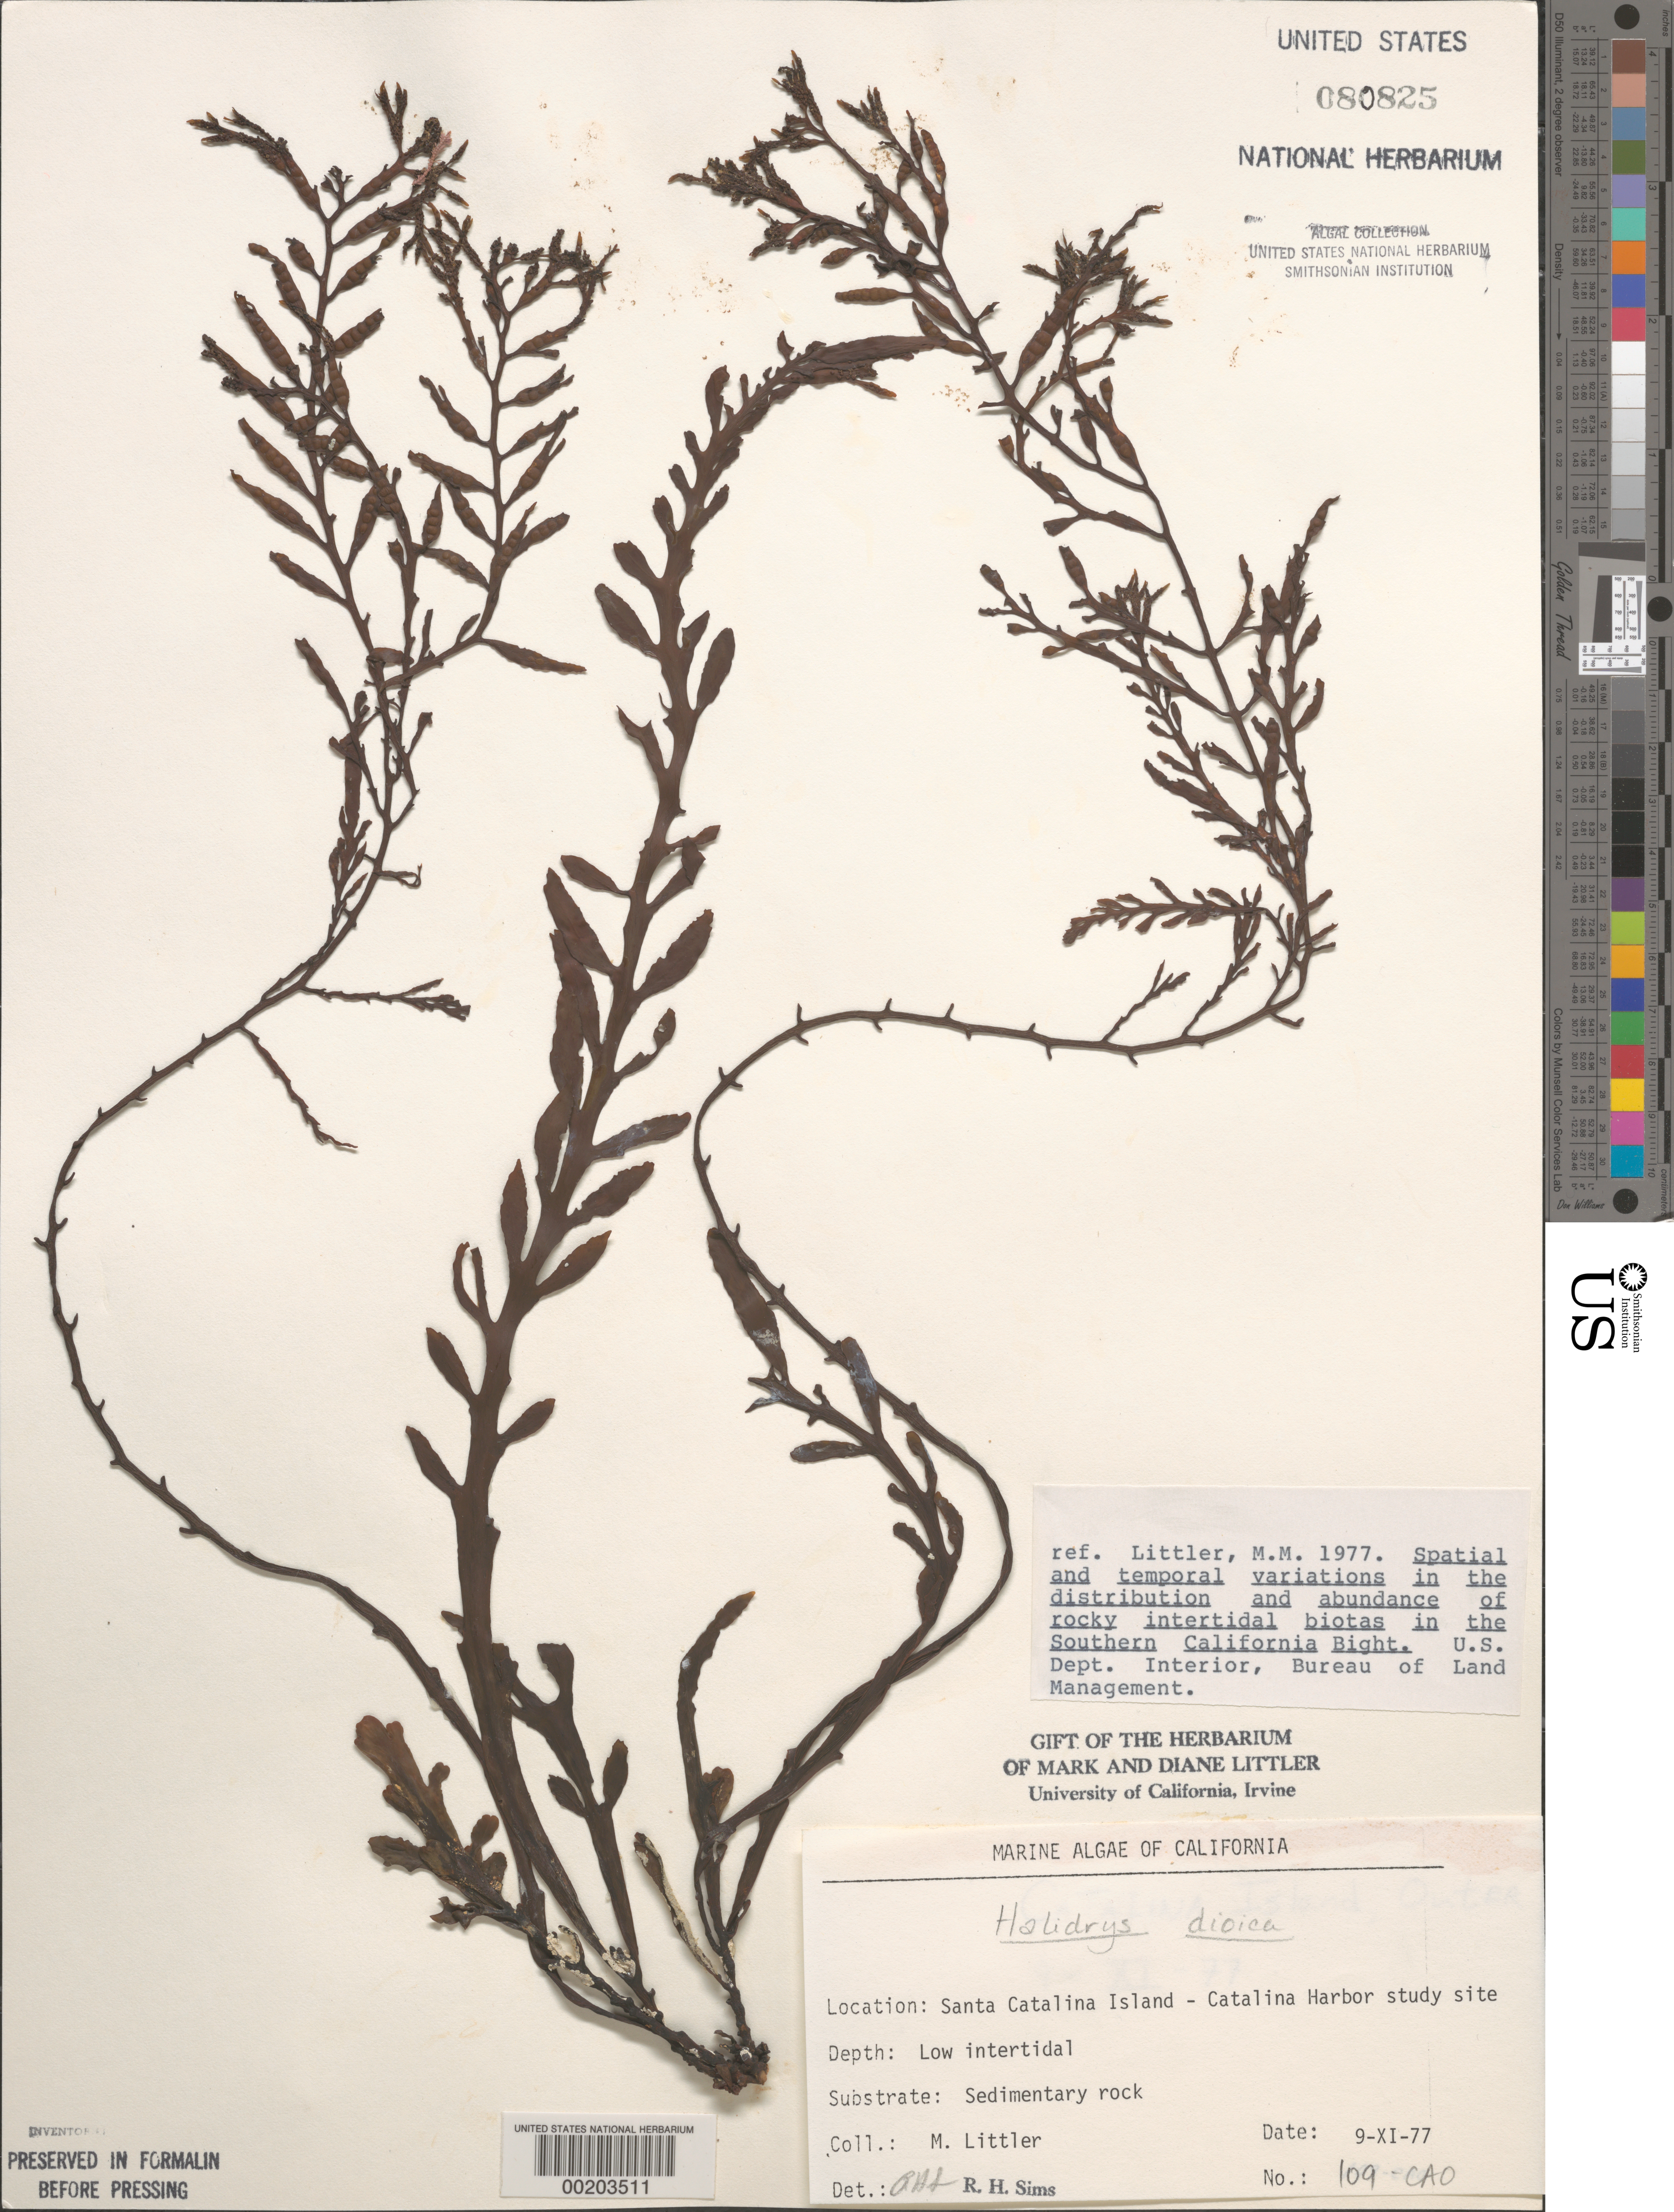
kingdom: Chromista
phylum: Ochrophyta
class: Phaeophyceae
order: Fucales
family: Sargassaceae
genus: Halidrys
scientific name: Halidrys dioica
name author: N.L. Gardner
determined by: Sims, Robert H.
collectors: M. M. Littler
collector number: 109-cao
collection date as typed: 09 Nov 1977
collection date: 1977-11-09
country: United States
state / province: California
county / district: Los Angeles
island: Santa Catalina Island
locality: West side of Catalina Harbor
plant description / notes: BLM-SOCALBIGHT Rocky Intertidal Survey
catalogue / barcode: US 80825